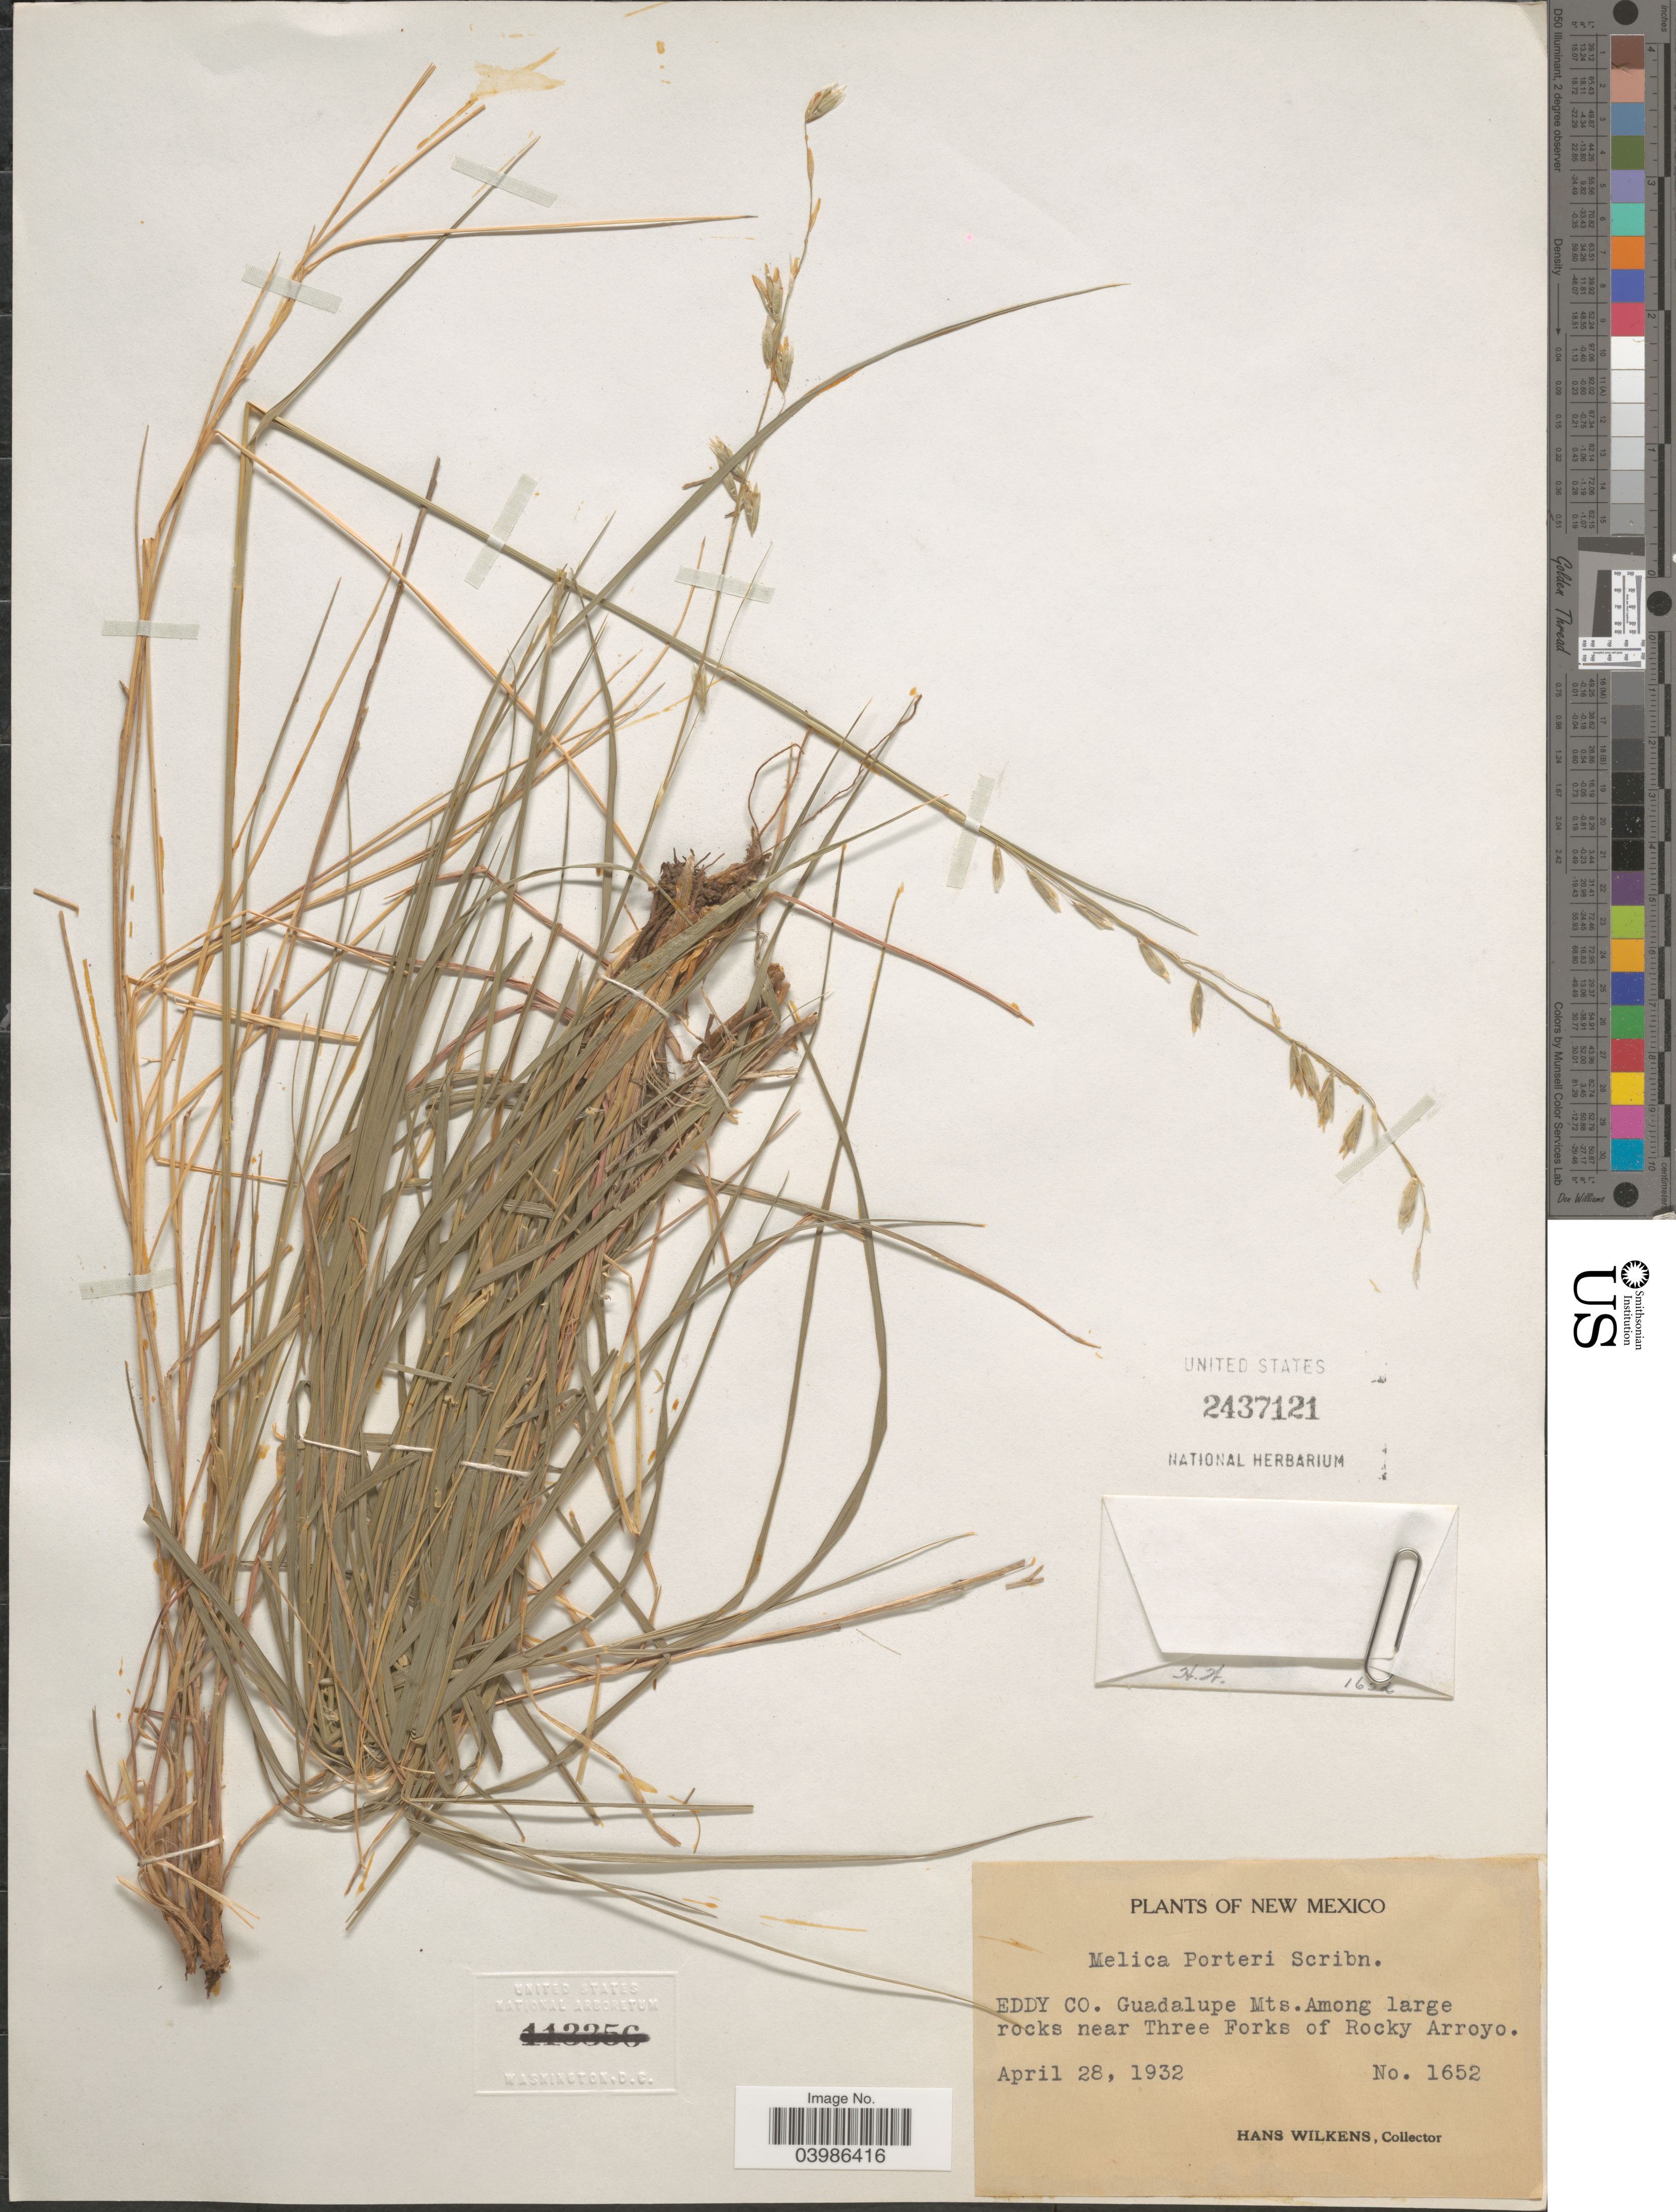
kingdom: Plantae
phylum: Tracheophyta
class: Liliopsida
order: Poales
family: Poaceae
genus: Melica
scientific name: Melica porteri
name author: Scribn.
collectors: H. Wilkens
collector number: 1652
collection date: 1932-04-28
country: United States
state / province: New Mexico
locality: Eddy Co. Guadalupe Mts. Among large rocks near Three Forks of Rocky Arroyo.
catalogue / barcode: US 2437121